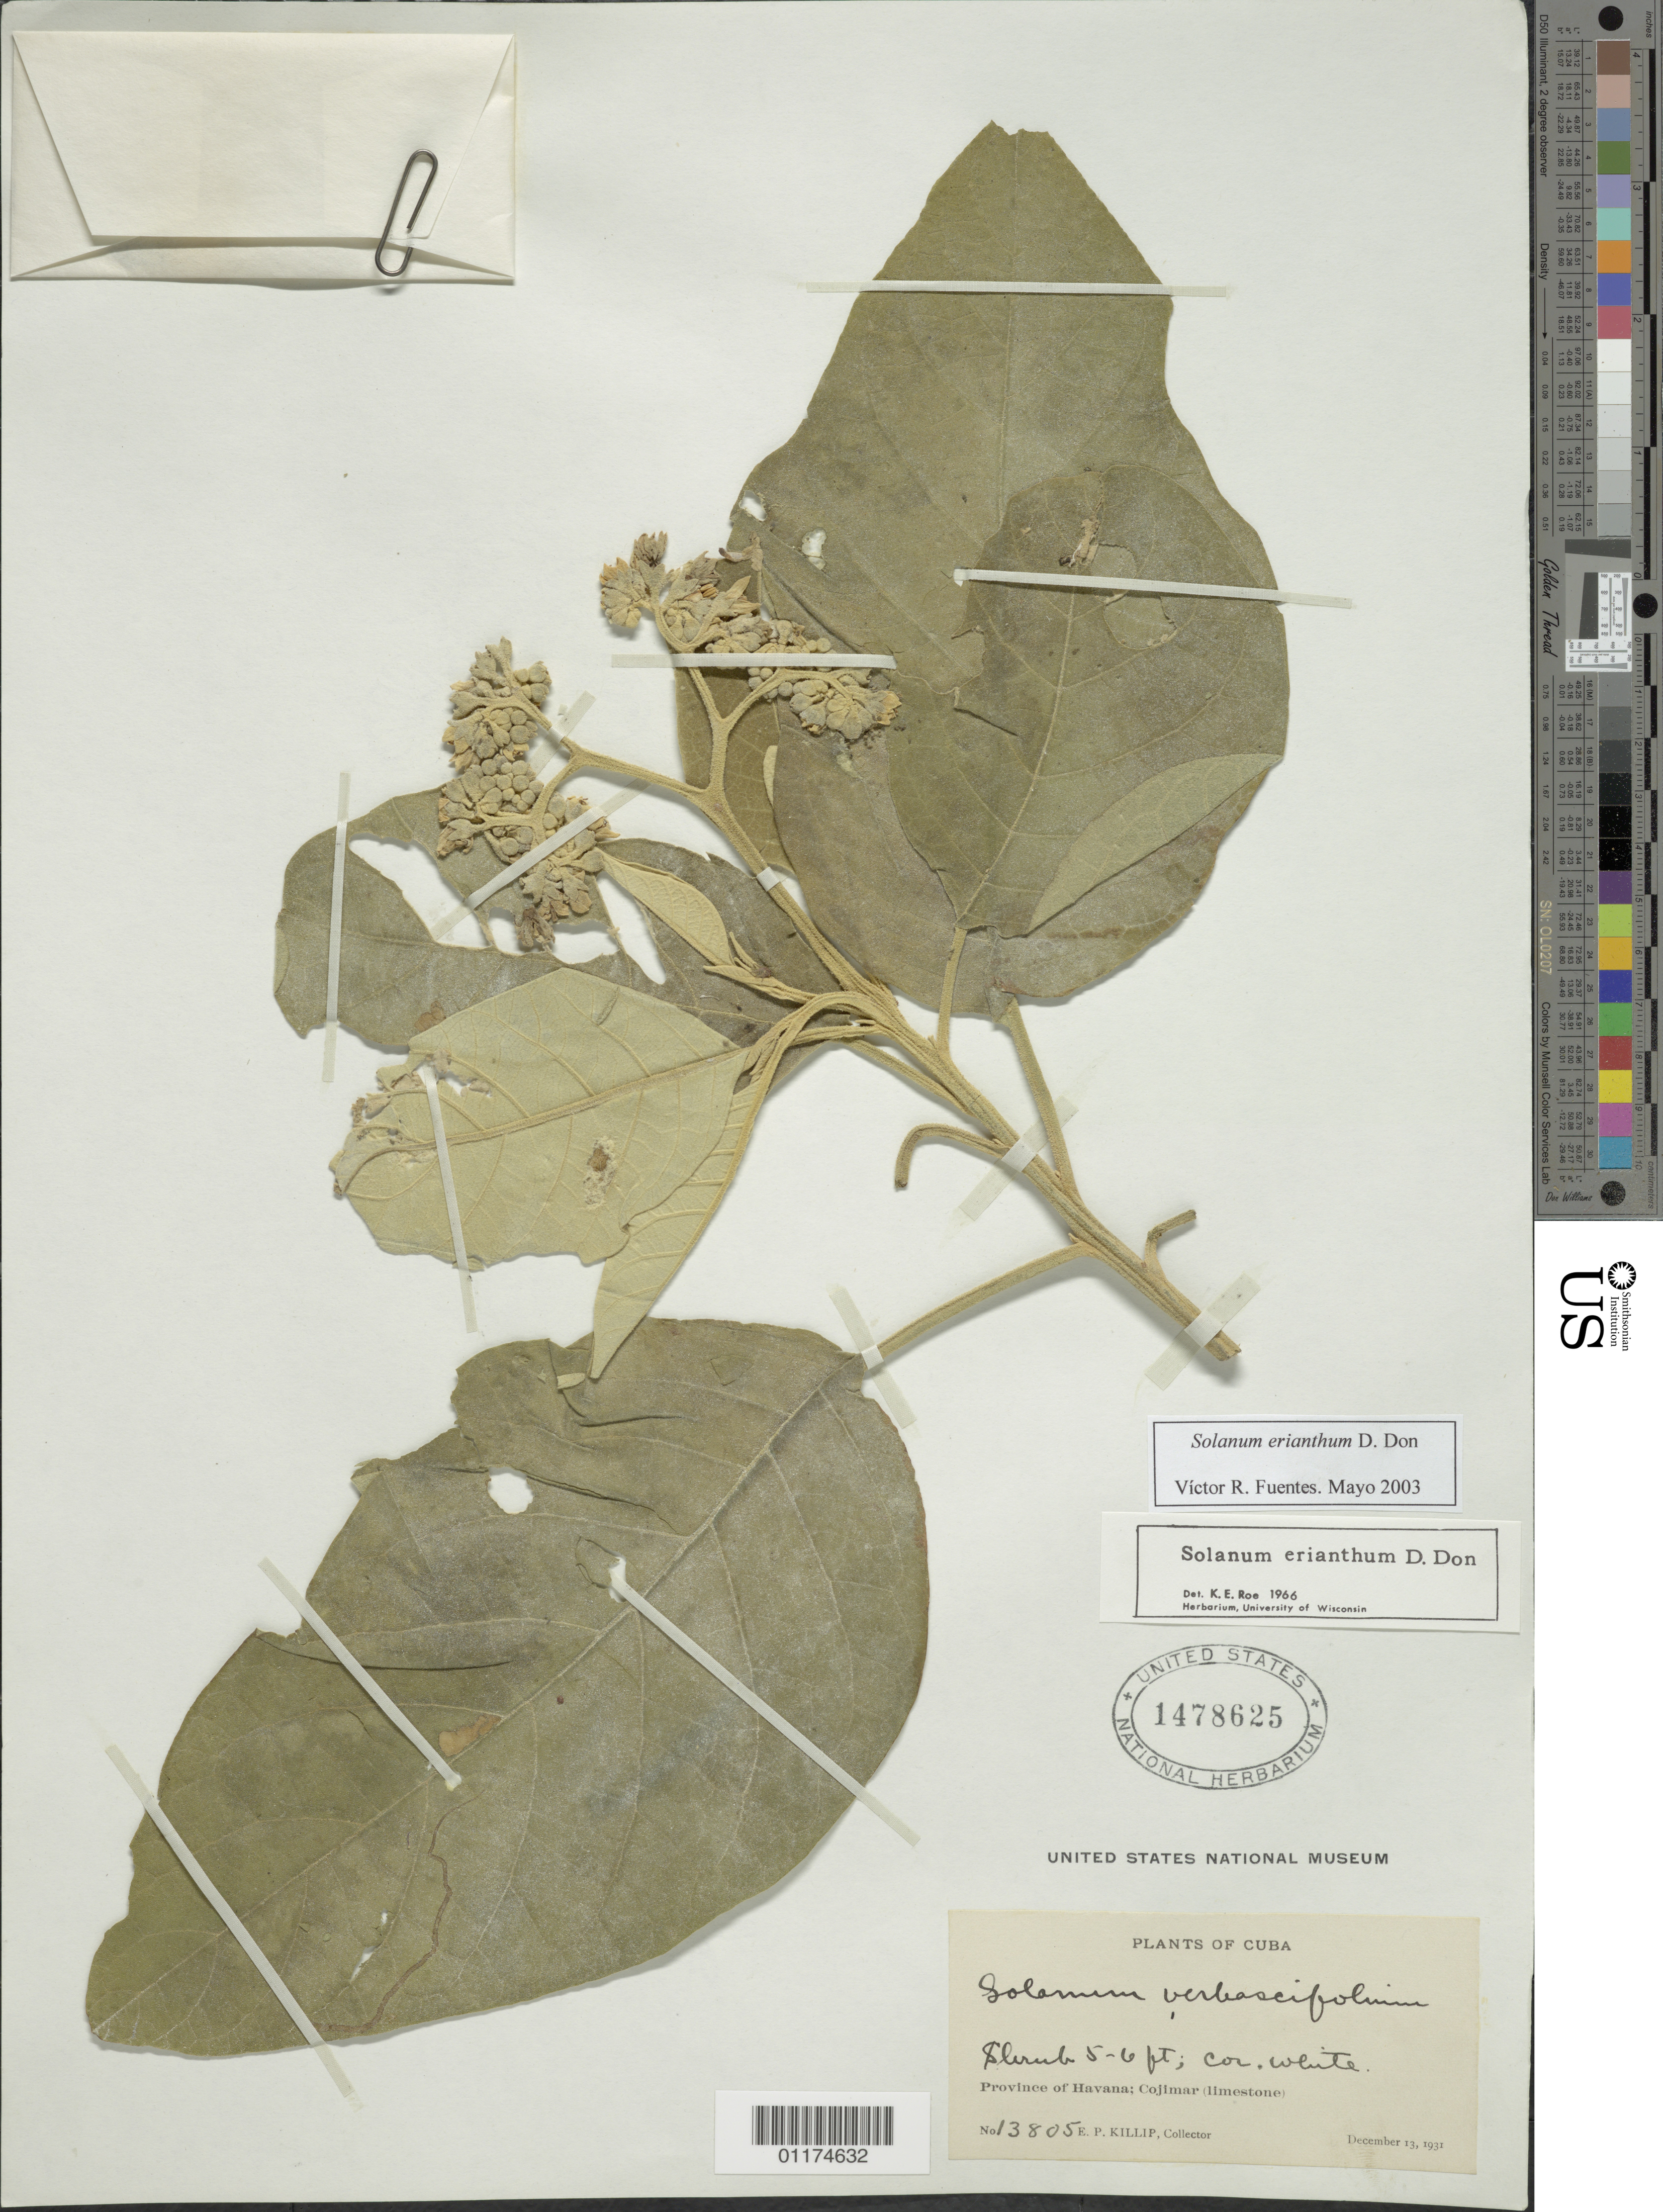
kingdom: Plantae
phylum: Tracheophyta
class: Magnoliopsida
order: Solanales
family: Solanaceae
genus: Solanum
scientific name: Solanum erianthum var. erianthum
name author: D. Don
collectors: E. P. Killip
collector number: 13805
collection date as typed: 13 Dec 1931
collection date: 1931-12-13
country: Cuba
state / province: La Habana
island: Cuba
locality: Cojimar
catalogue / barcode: US 1478625